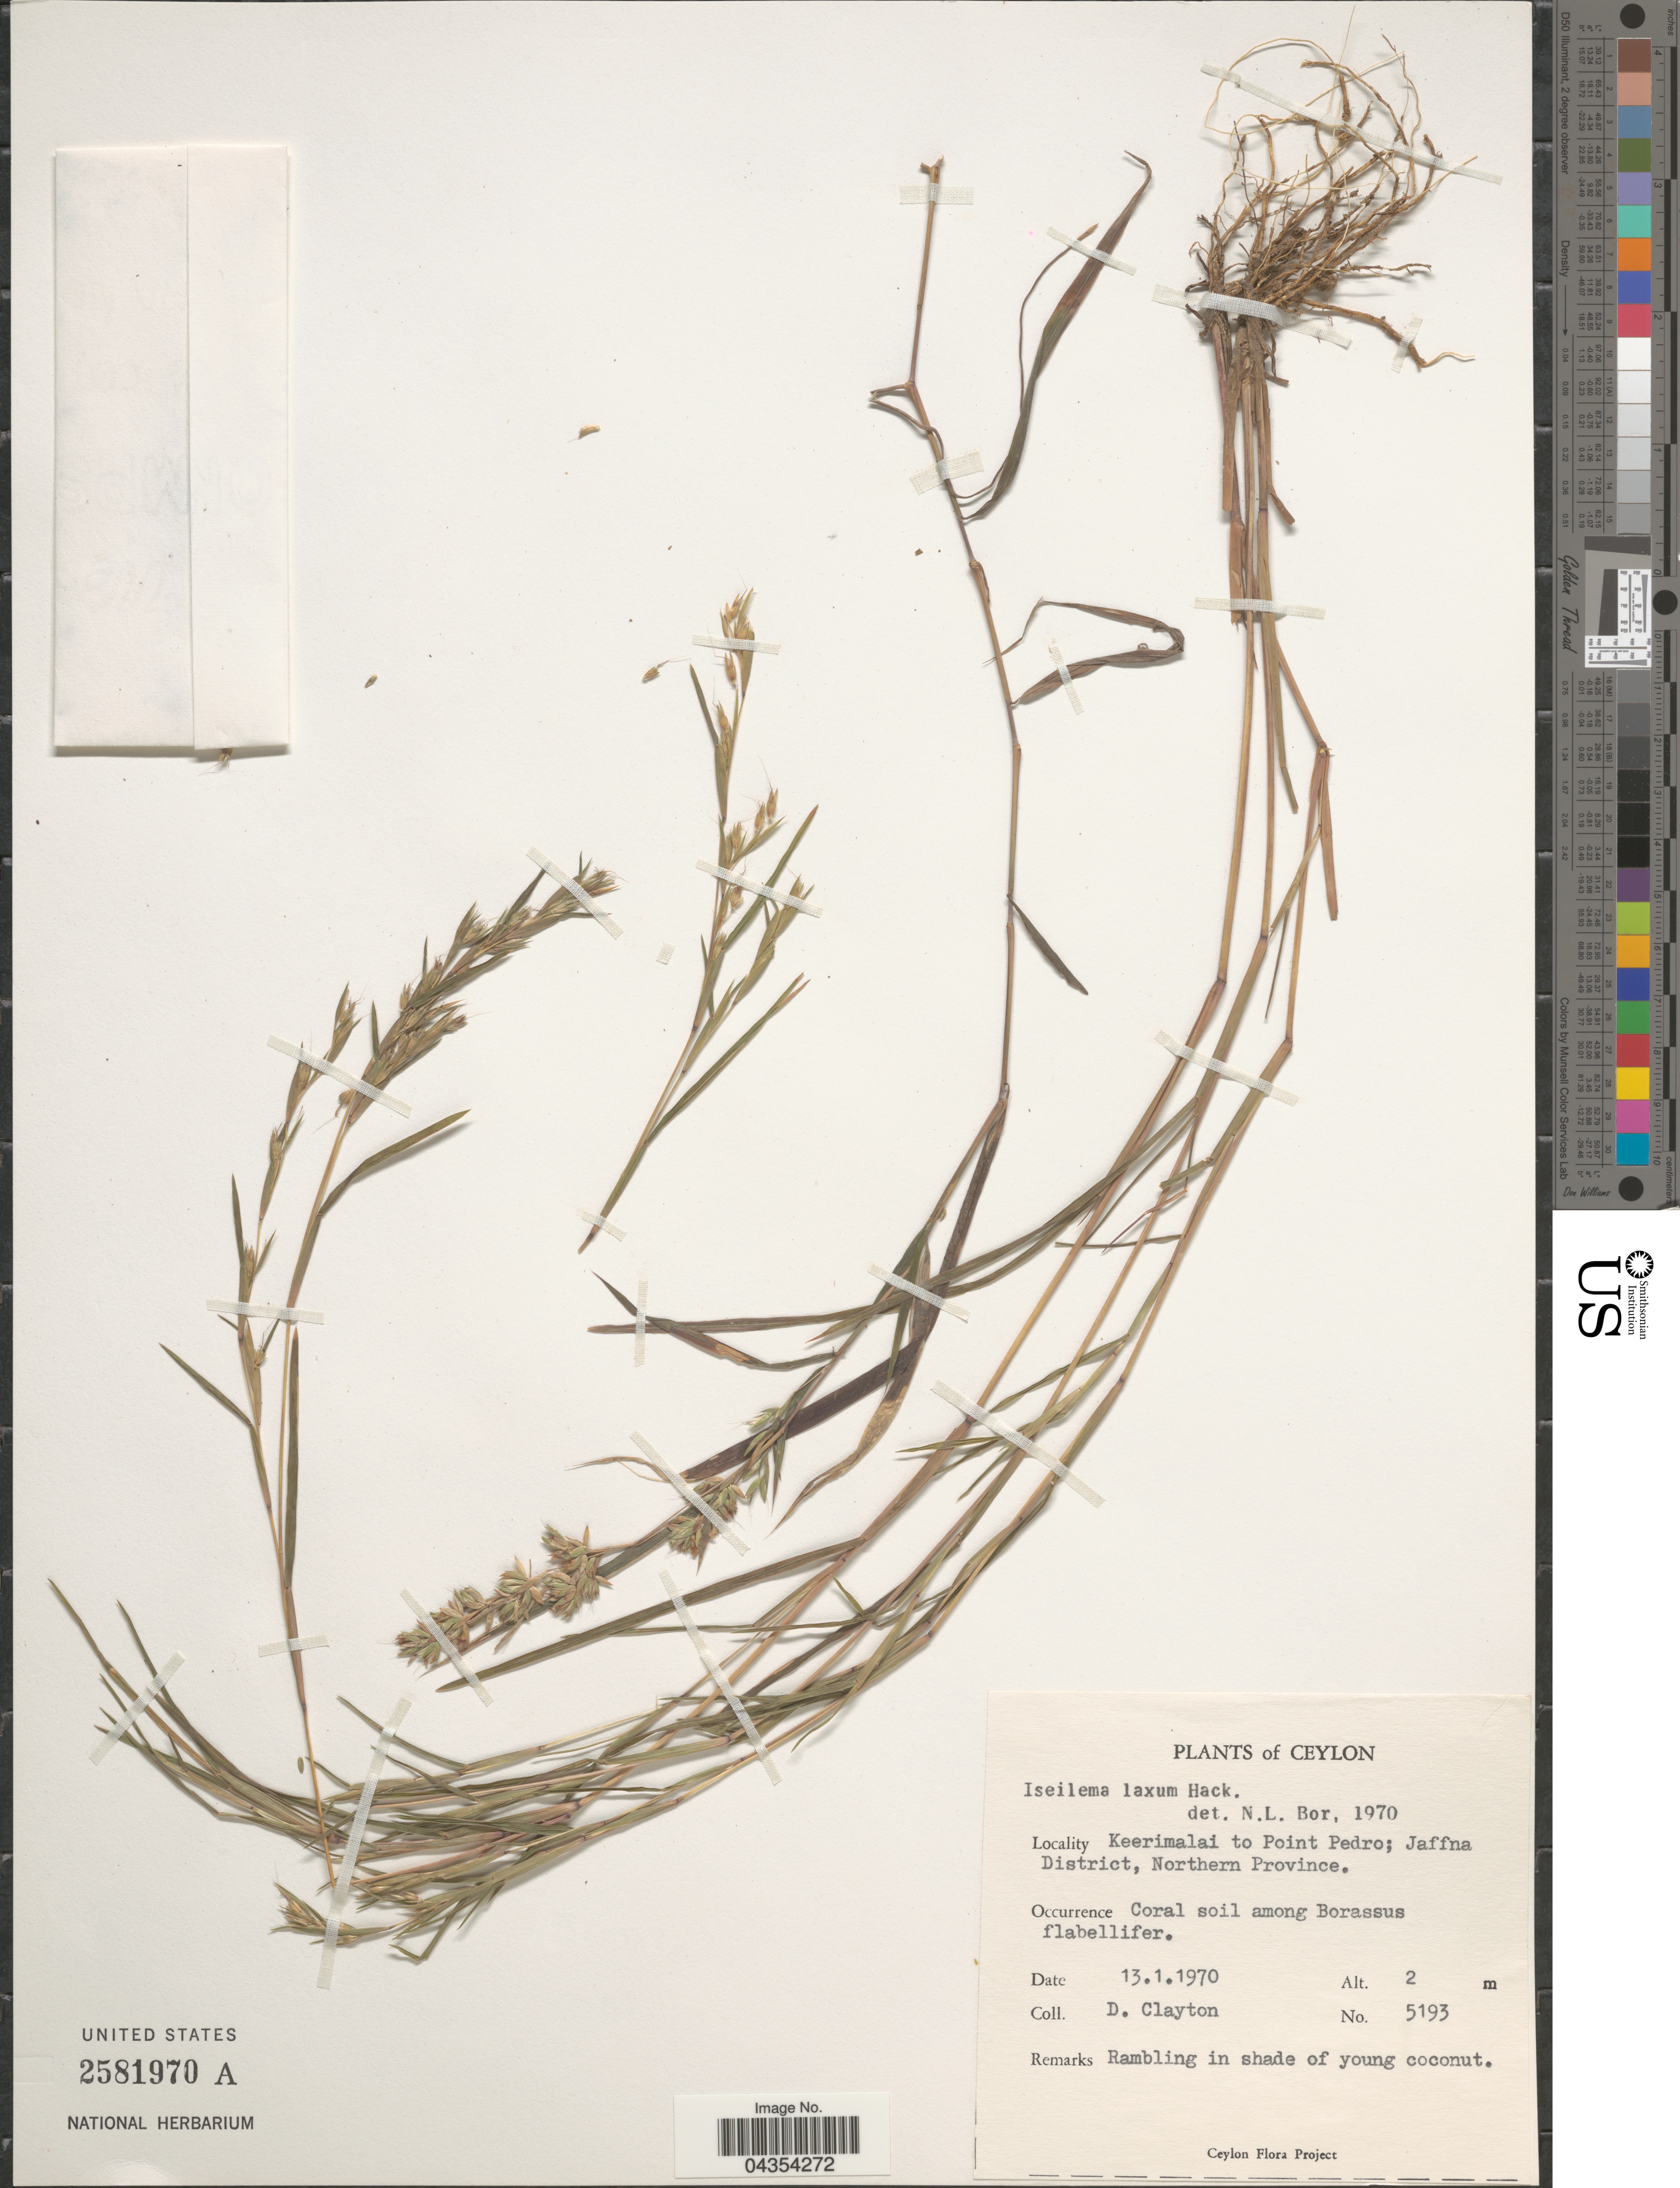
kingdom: Plantae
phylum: Tracheophyta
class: Liliopsida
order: Poales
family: Poaceae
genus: Iseilema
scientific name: Iseilema jainiana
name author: P. Umam. & P. Daniel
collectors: D. Clayton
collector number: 5193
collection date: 1970-01-13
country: Sri Lanka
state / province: Northern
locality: Ceylon. Keerimalai to Point Pedro; Jaffna District.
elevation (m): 2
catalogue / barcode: US 2581970A